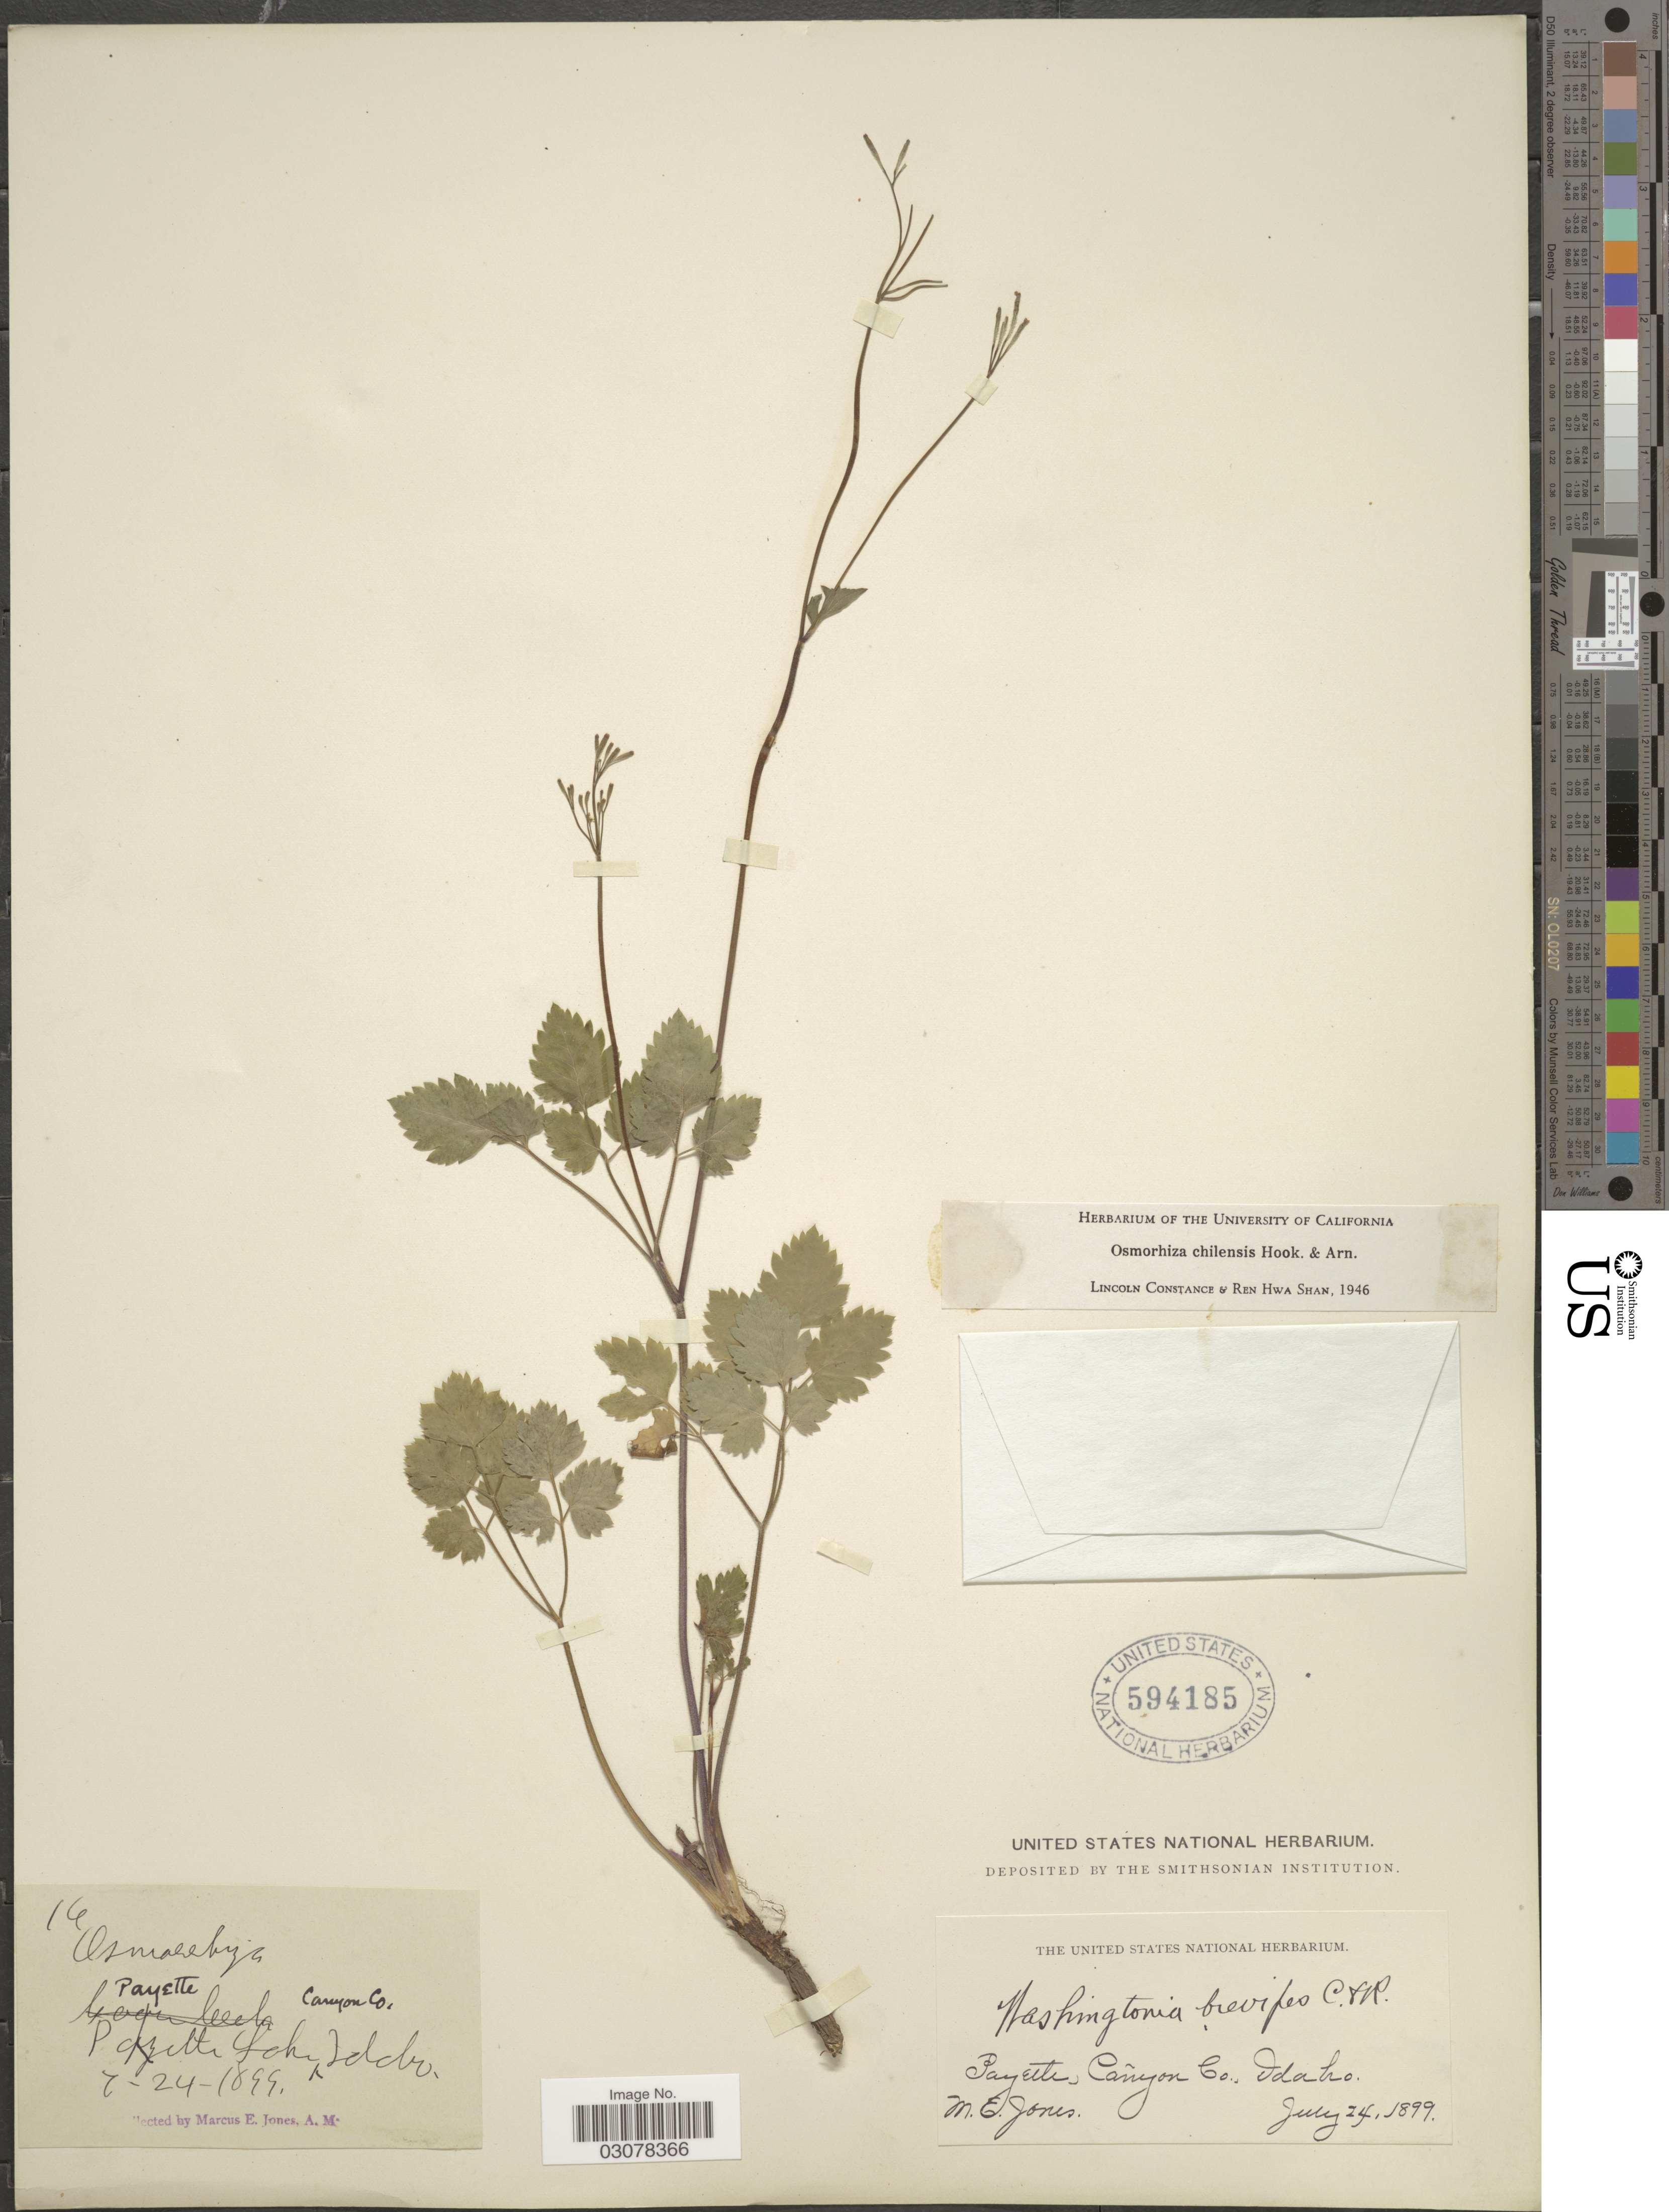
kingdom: Plantae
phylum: Tracheophyta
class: Magnoliopsida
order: Apiales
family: Apiaceae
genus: Osmorhiza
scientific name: Osmorhiza chilensis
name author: Hook. & Arn.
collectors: M. E. Jones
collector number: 14?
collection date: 1899-07-24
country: United States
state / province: Idaho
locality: Payette Lake, Canyon Co.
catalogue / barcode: US 594185